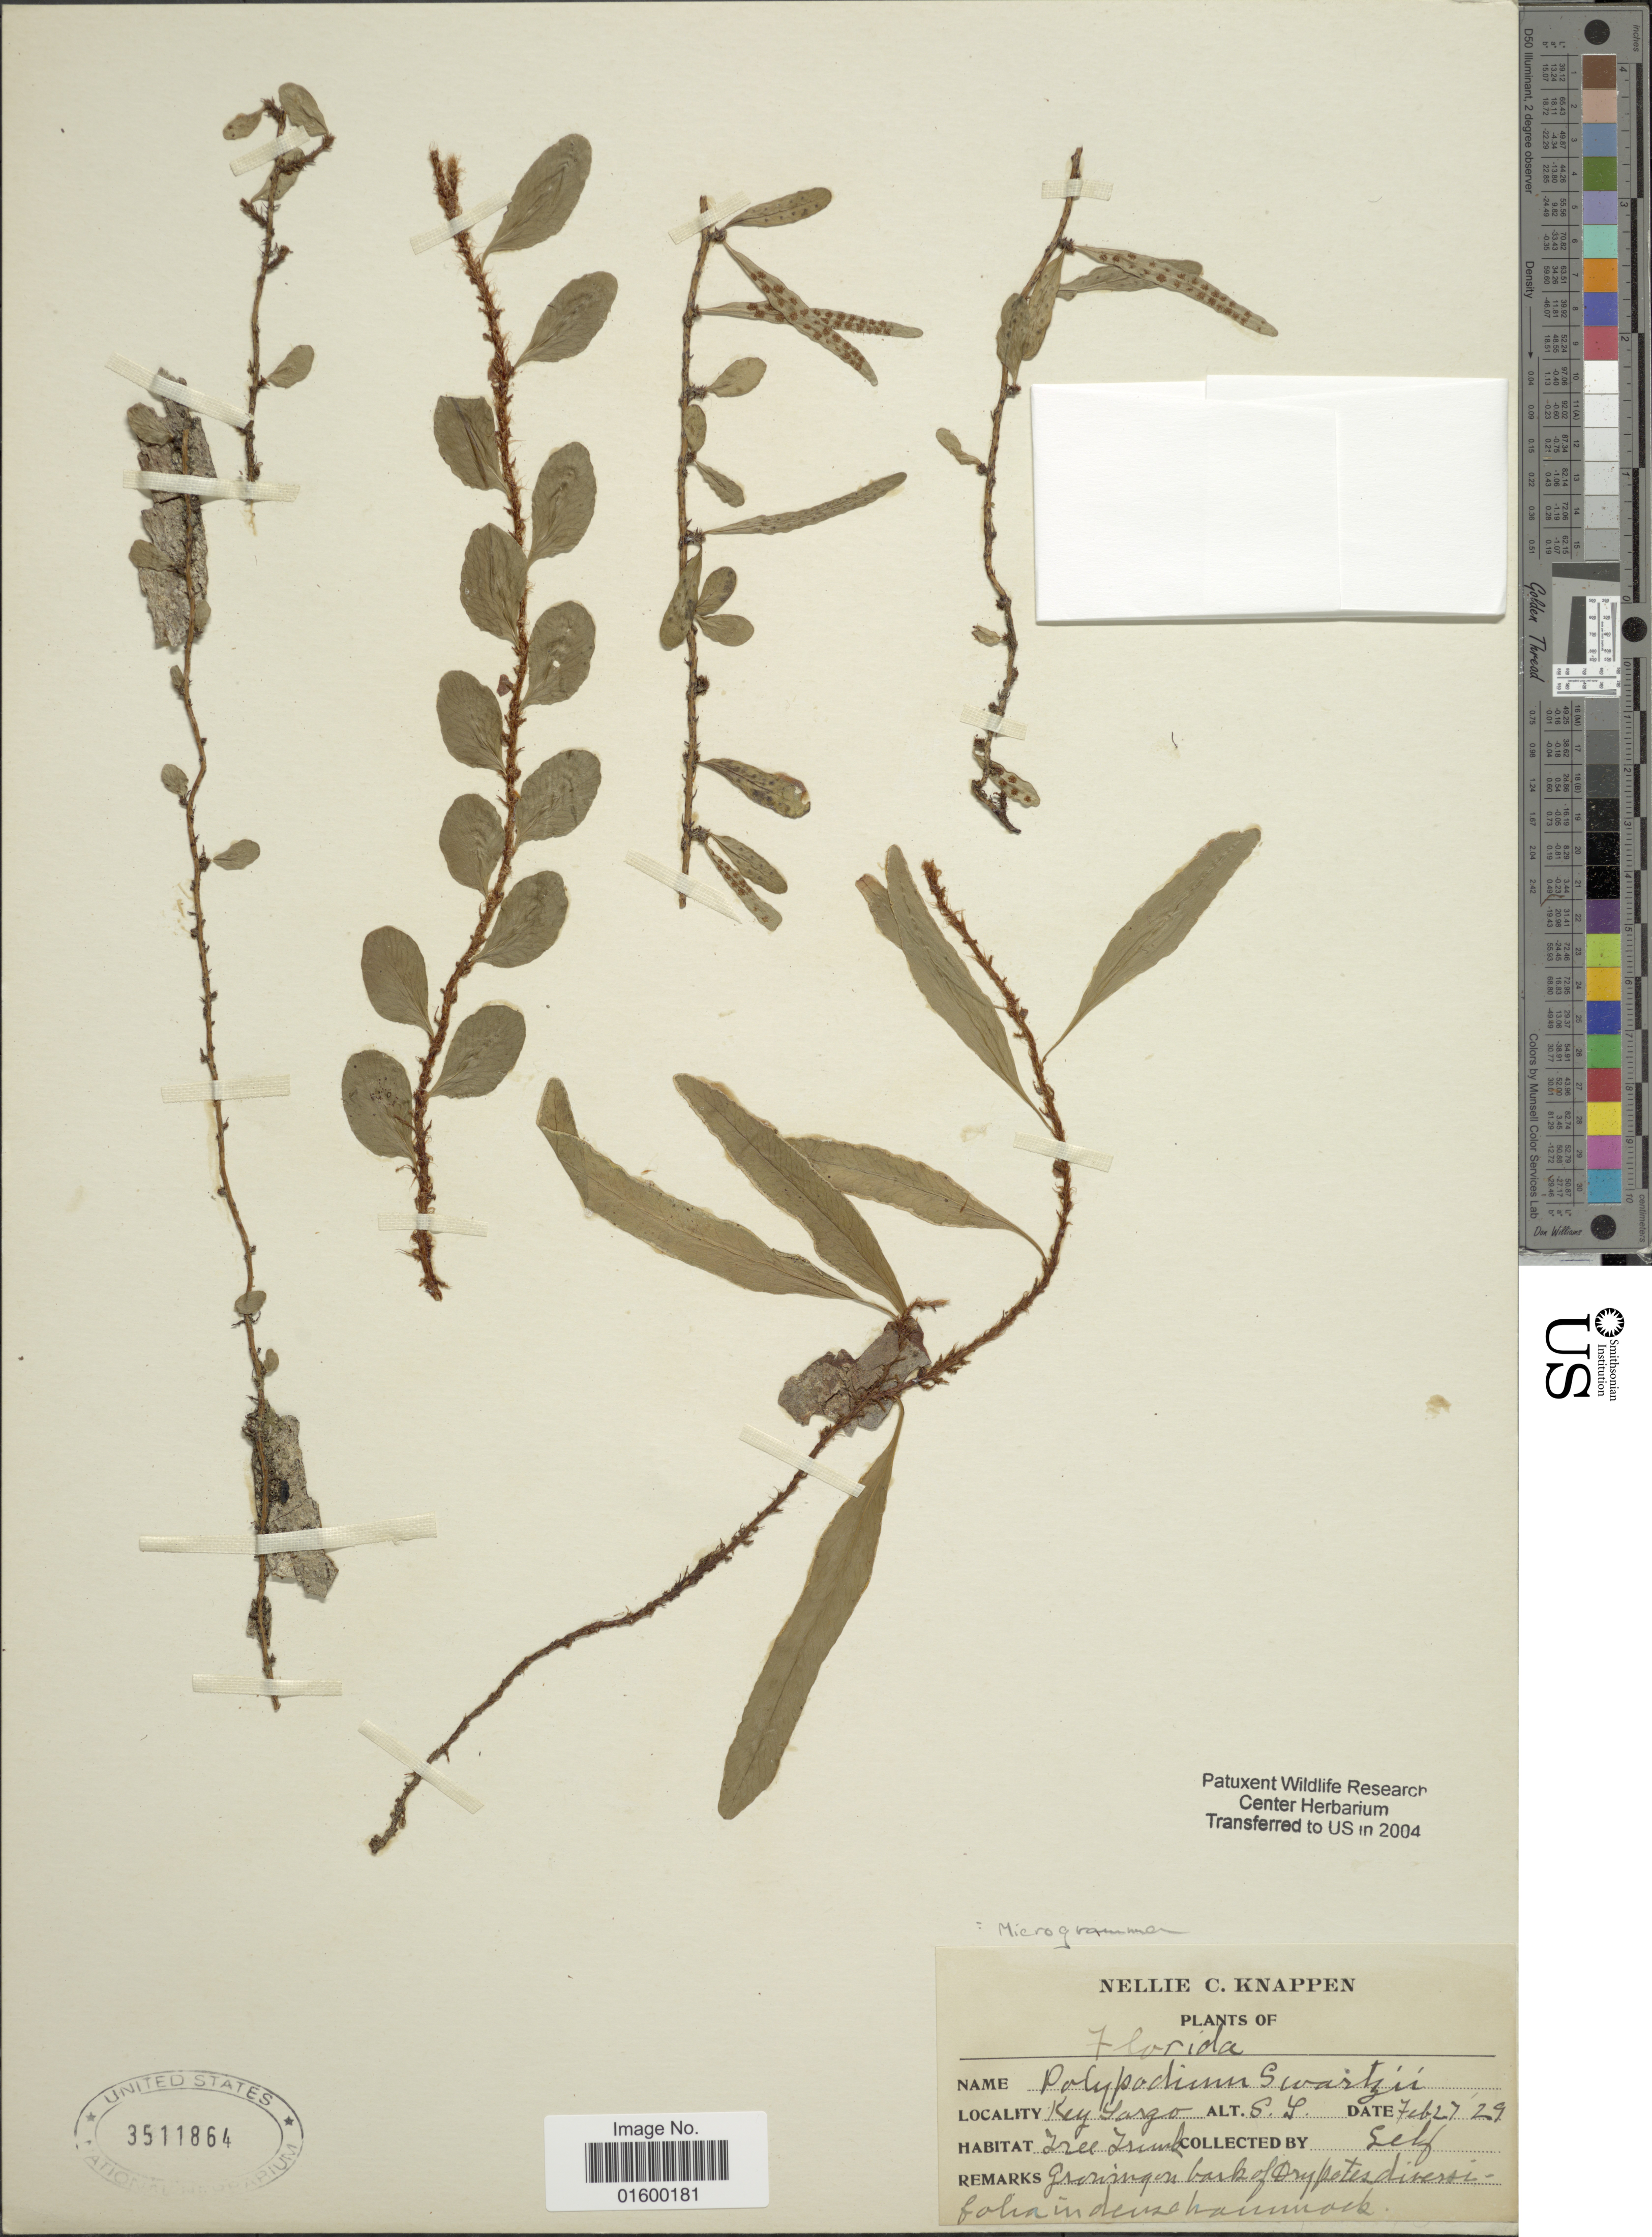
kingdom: Plantae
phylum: Tracheophyta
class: Polypodiopsida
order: Polypodiales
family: Polypodiaceae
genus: Microgramma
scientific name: Microgramma heterophylla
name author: (L.) Wherry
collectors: N. Knappen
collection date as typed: Transcribed d/m/y: 27/2/29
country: United States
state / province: Florida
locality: Key Largo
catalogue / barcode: US 3511864